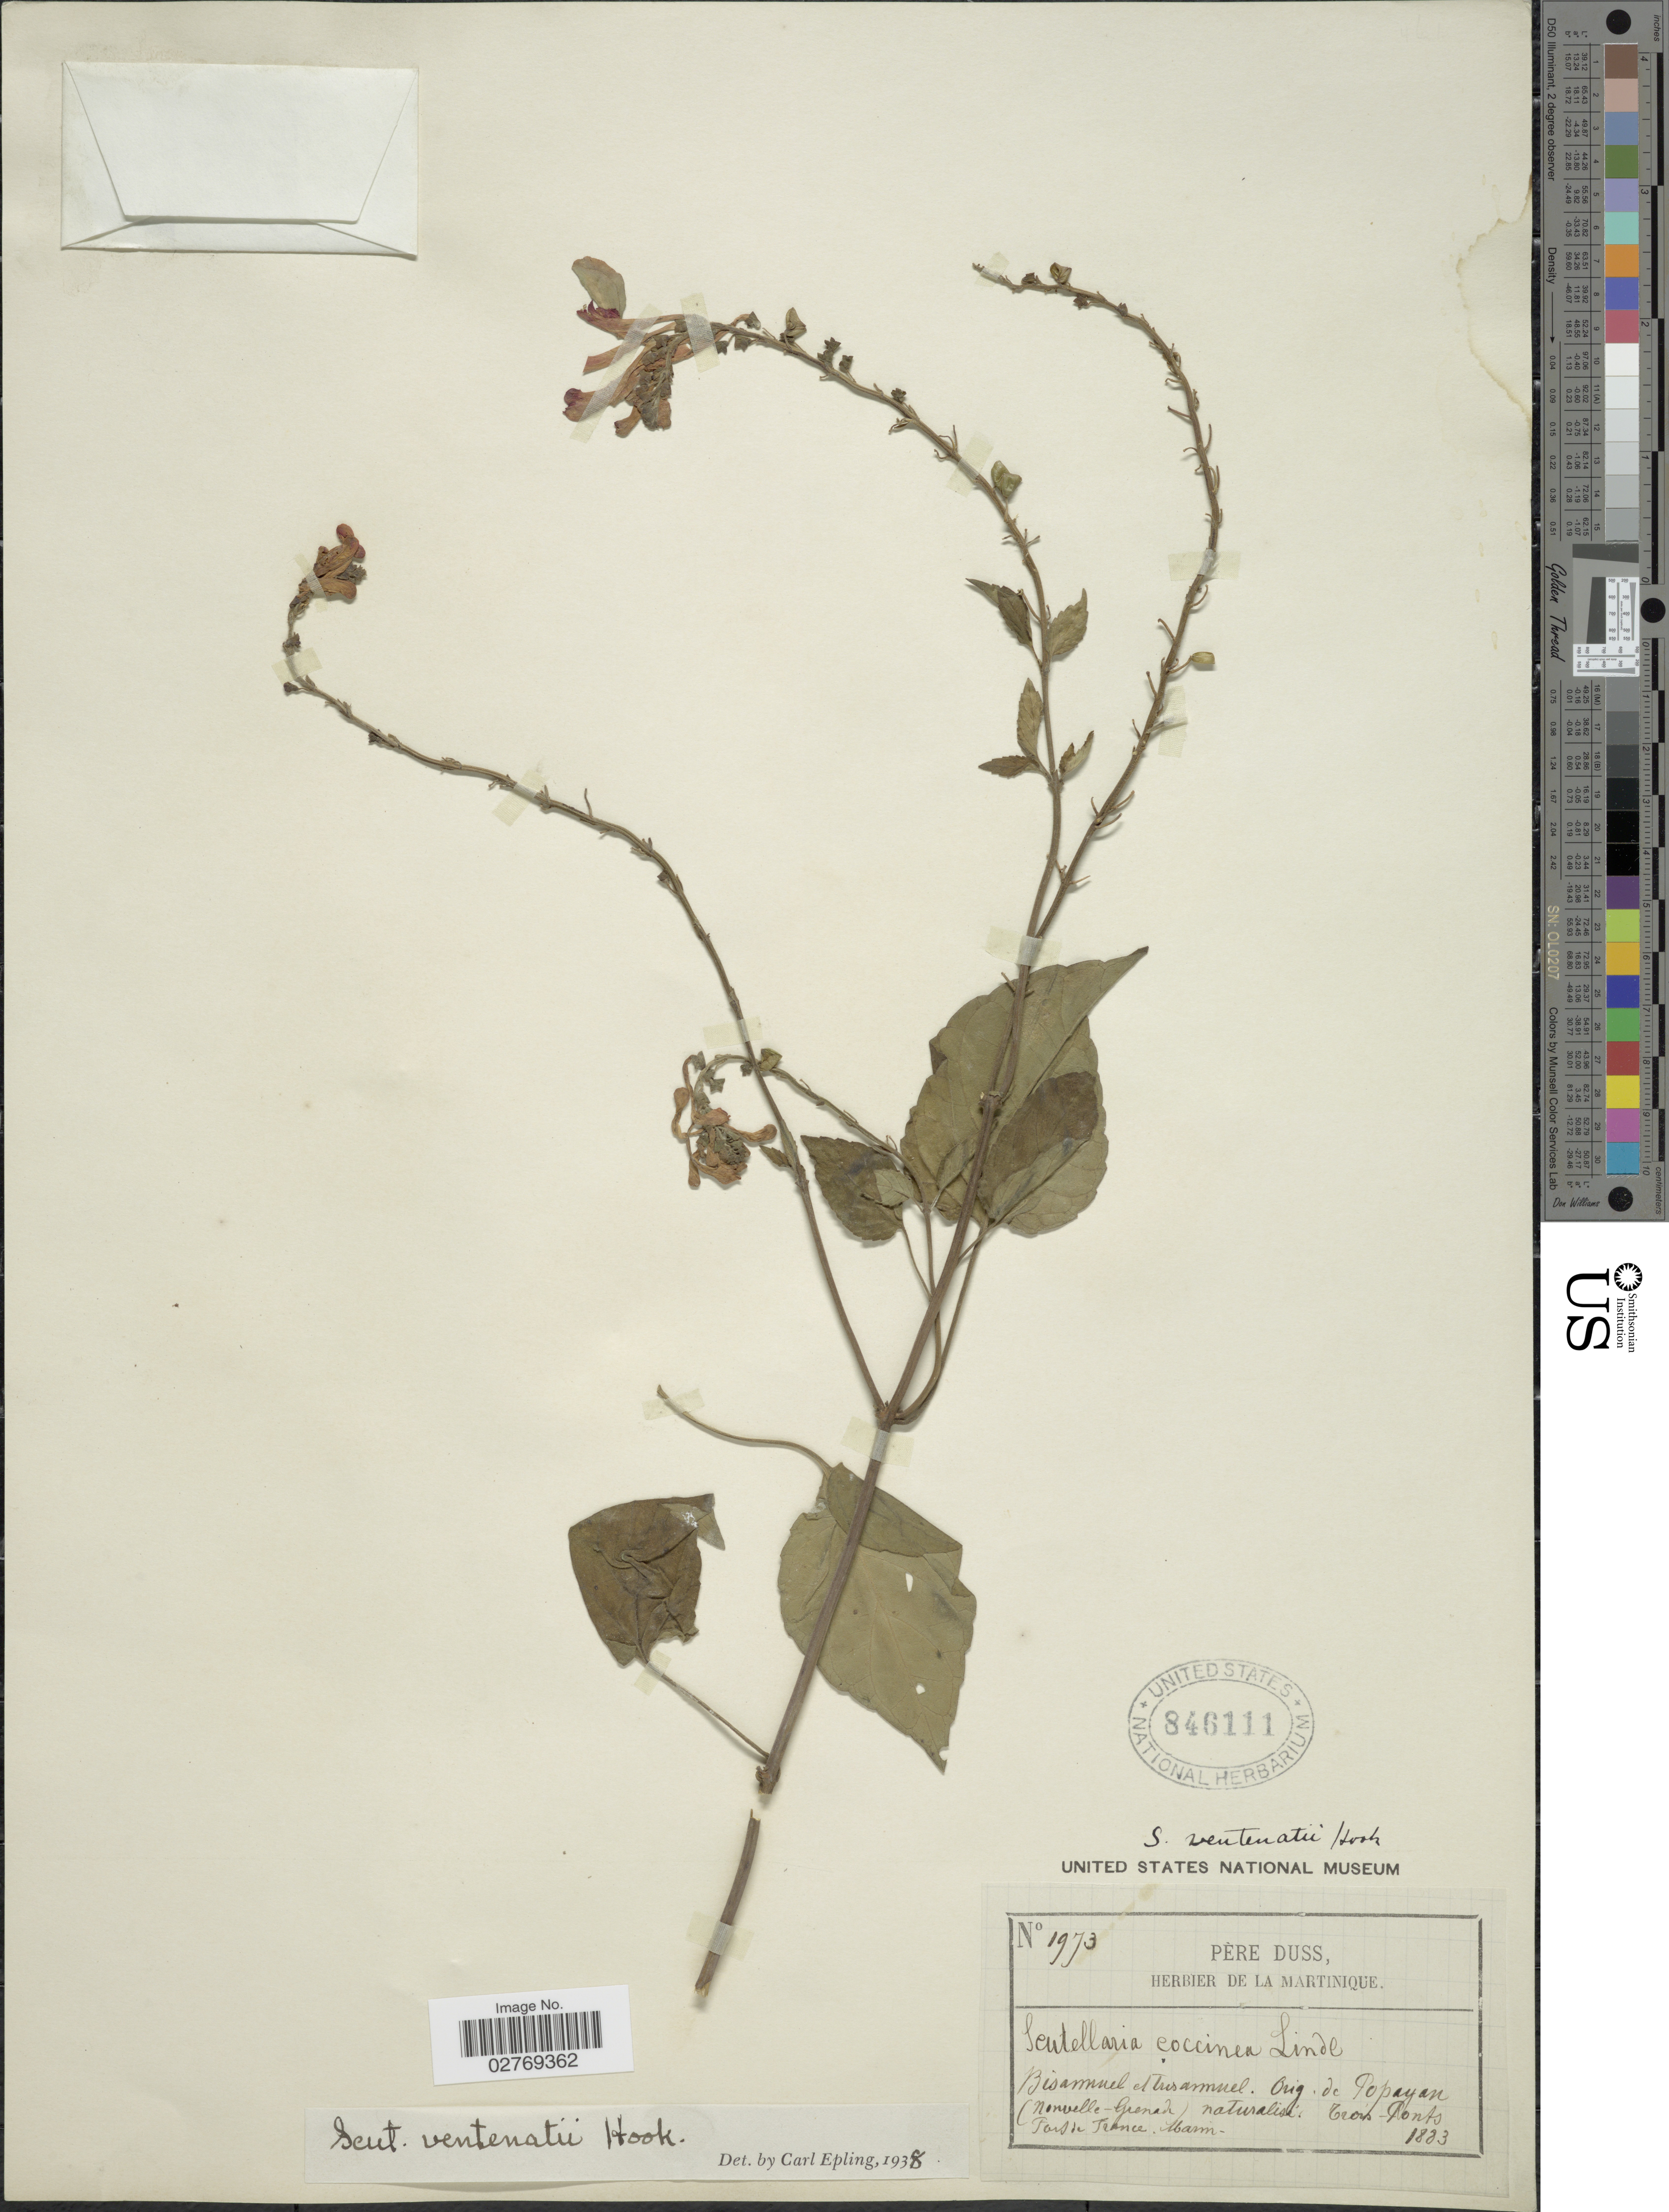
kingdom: Plantae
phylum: Tracheophyta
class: Magnoliopsida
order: Lamiales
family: Lamiaceae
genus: Scutellaria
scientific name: Scutellaria ventenatii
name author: Hook.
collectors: Père Duss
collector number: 1973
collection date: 1883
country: Martinique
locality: Bisamuel et Trusamuel. Orig. de Popayan (Nouvelle-Grenada).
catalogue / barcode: US 846111